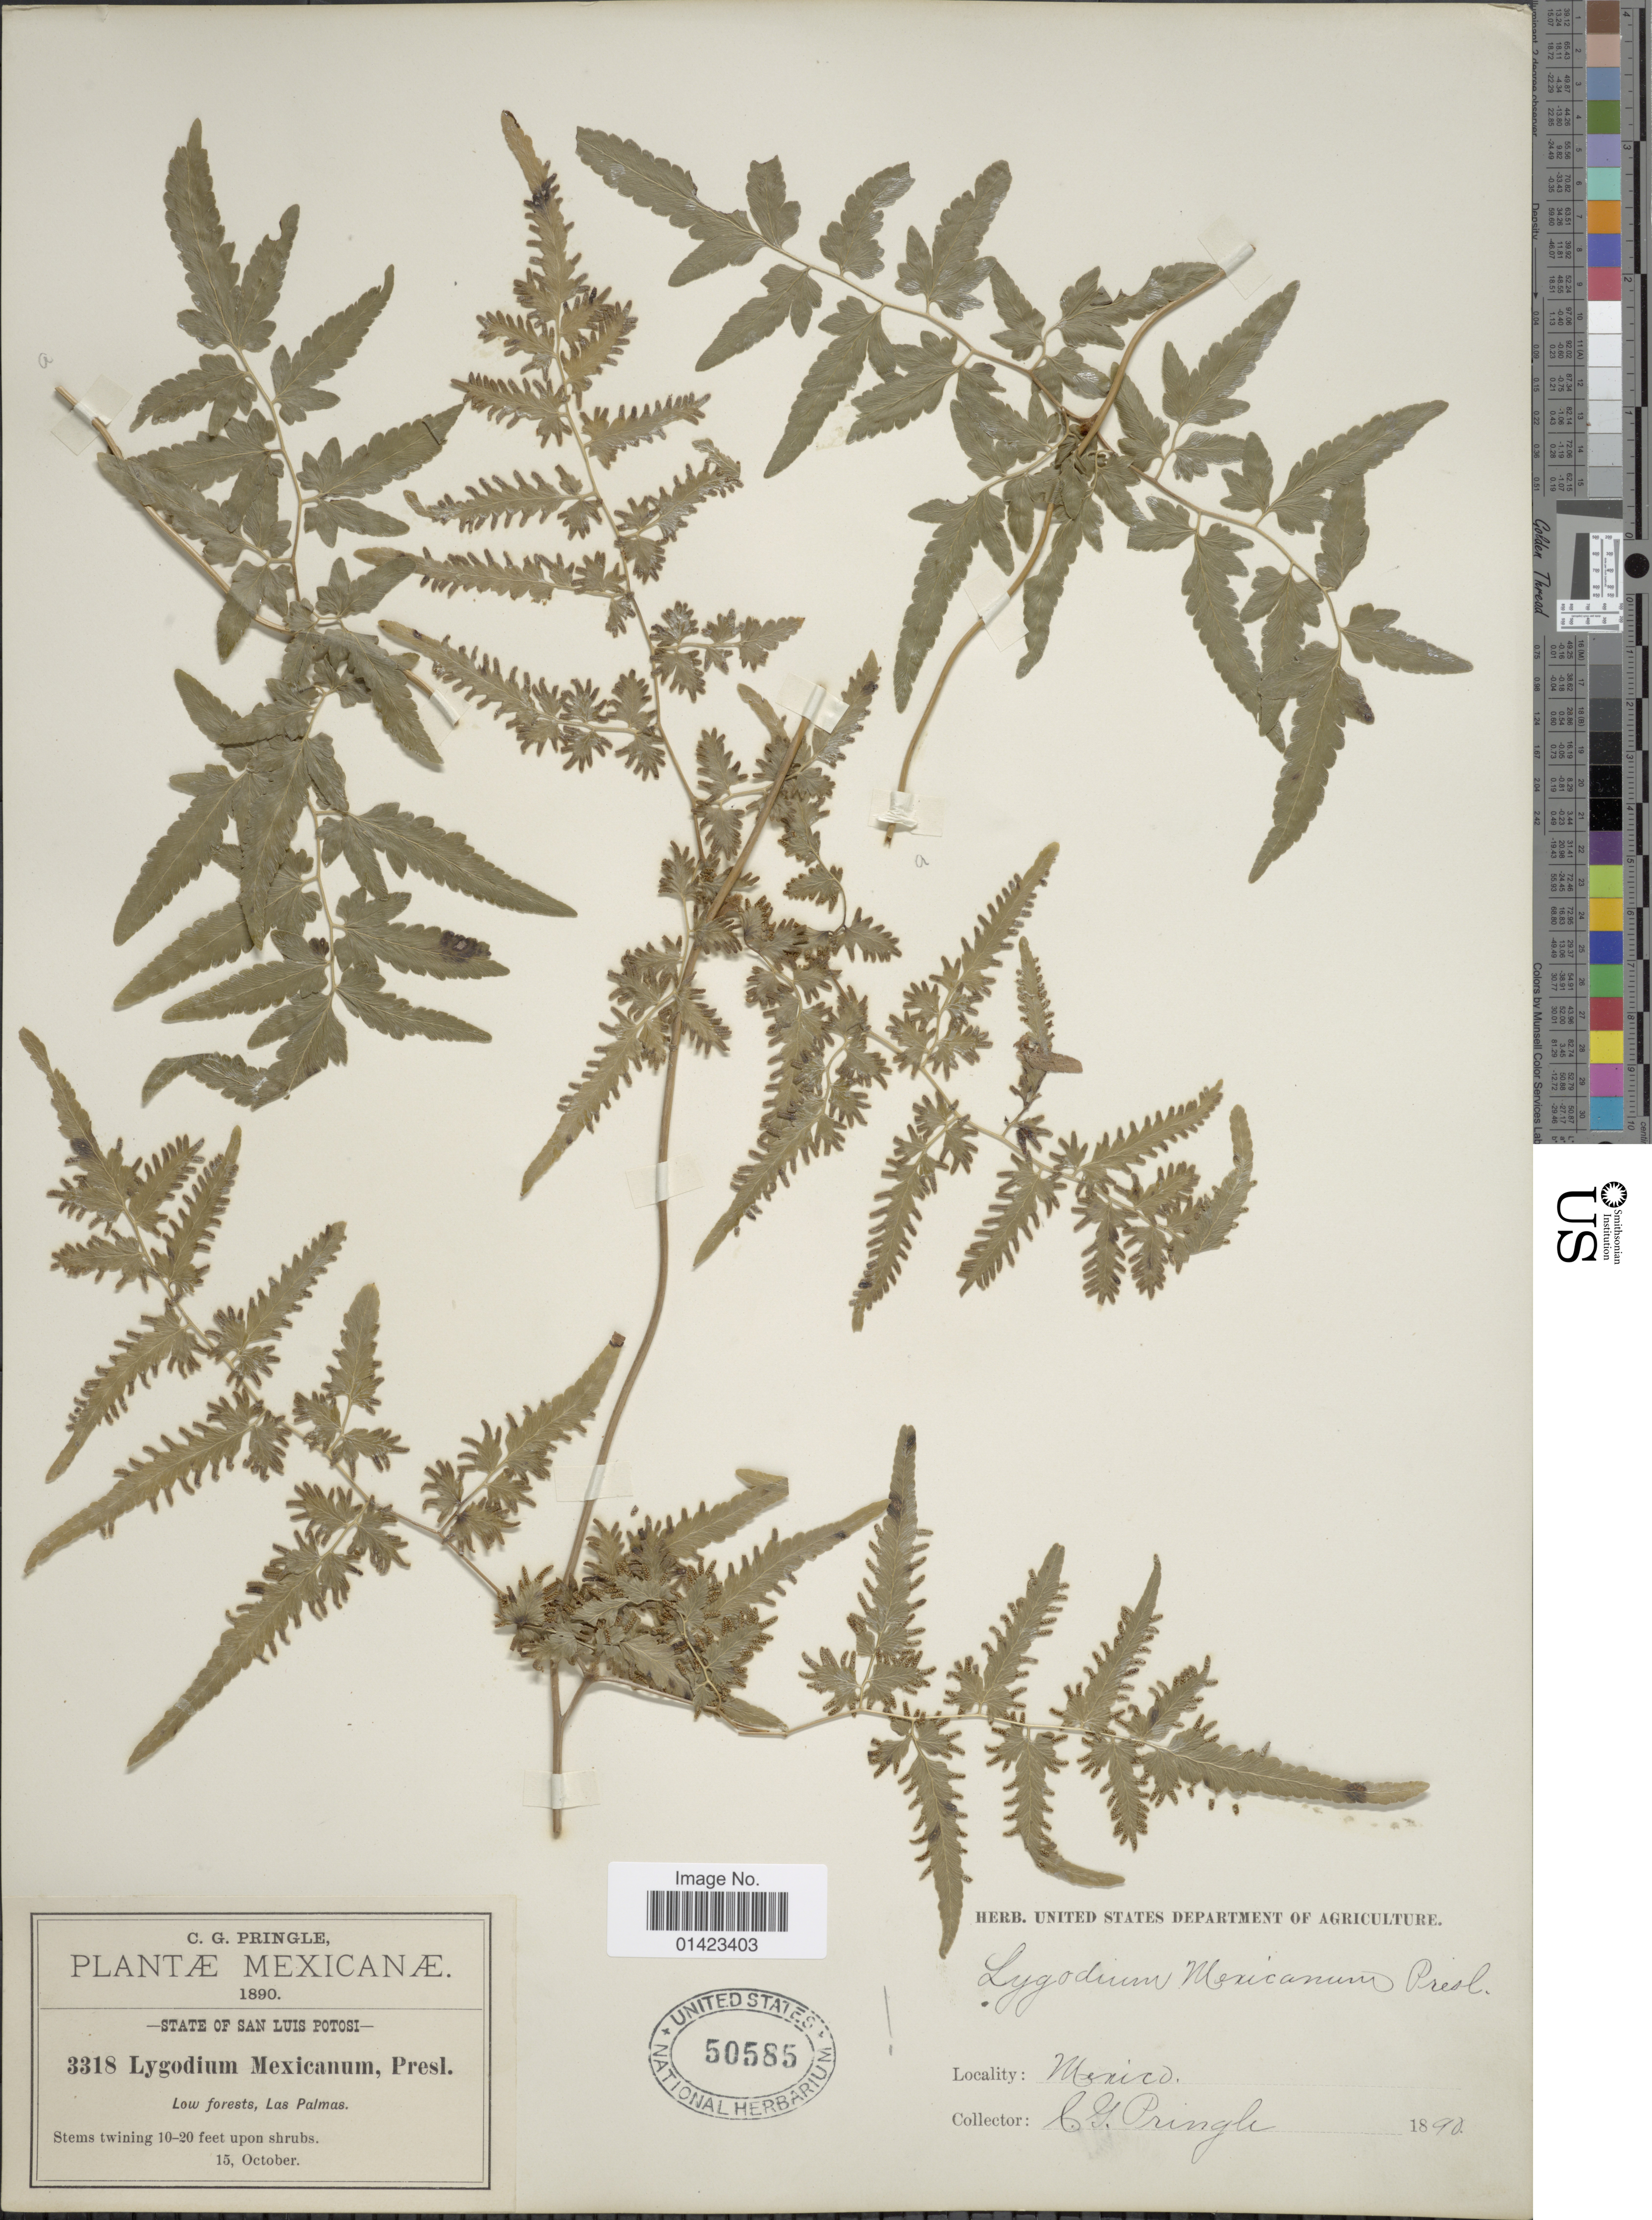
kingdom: Plantae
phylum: Tracheophyta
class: Polypodiopsida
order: Schizaeales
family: Lygodiaceae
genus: Lygodium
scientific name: Lygodium venustum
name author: Sw.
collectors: C. G. Pringle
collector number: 3318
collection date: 1890-10-15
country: Mexico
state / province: San Luis Potosí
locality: State of San Luis Potosi, Low forests, Las Palmas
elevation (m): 3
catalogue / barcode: US 50585